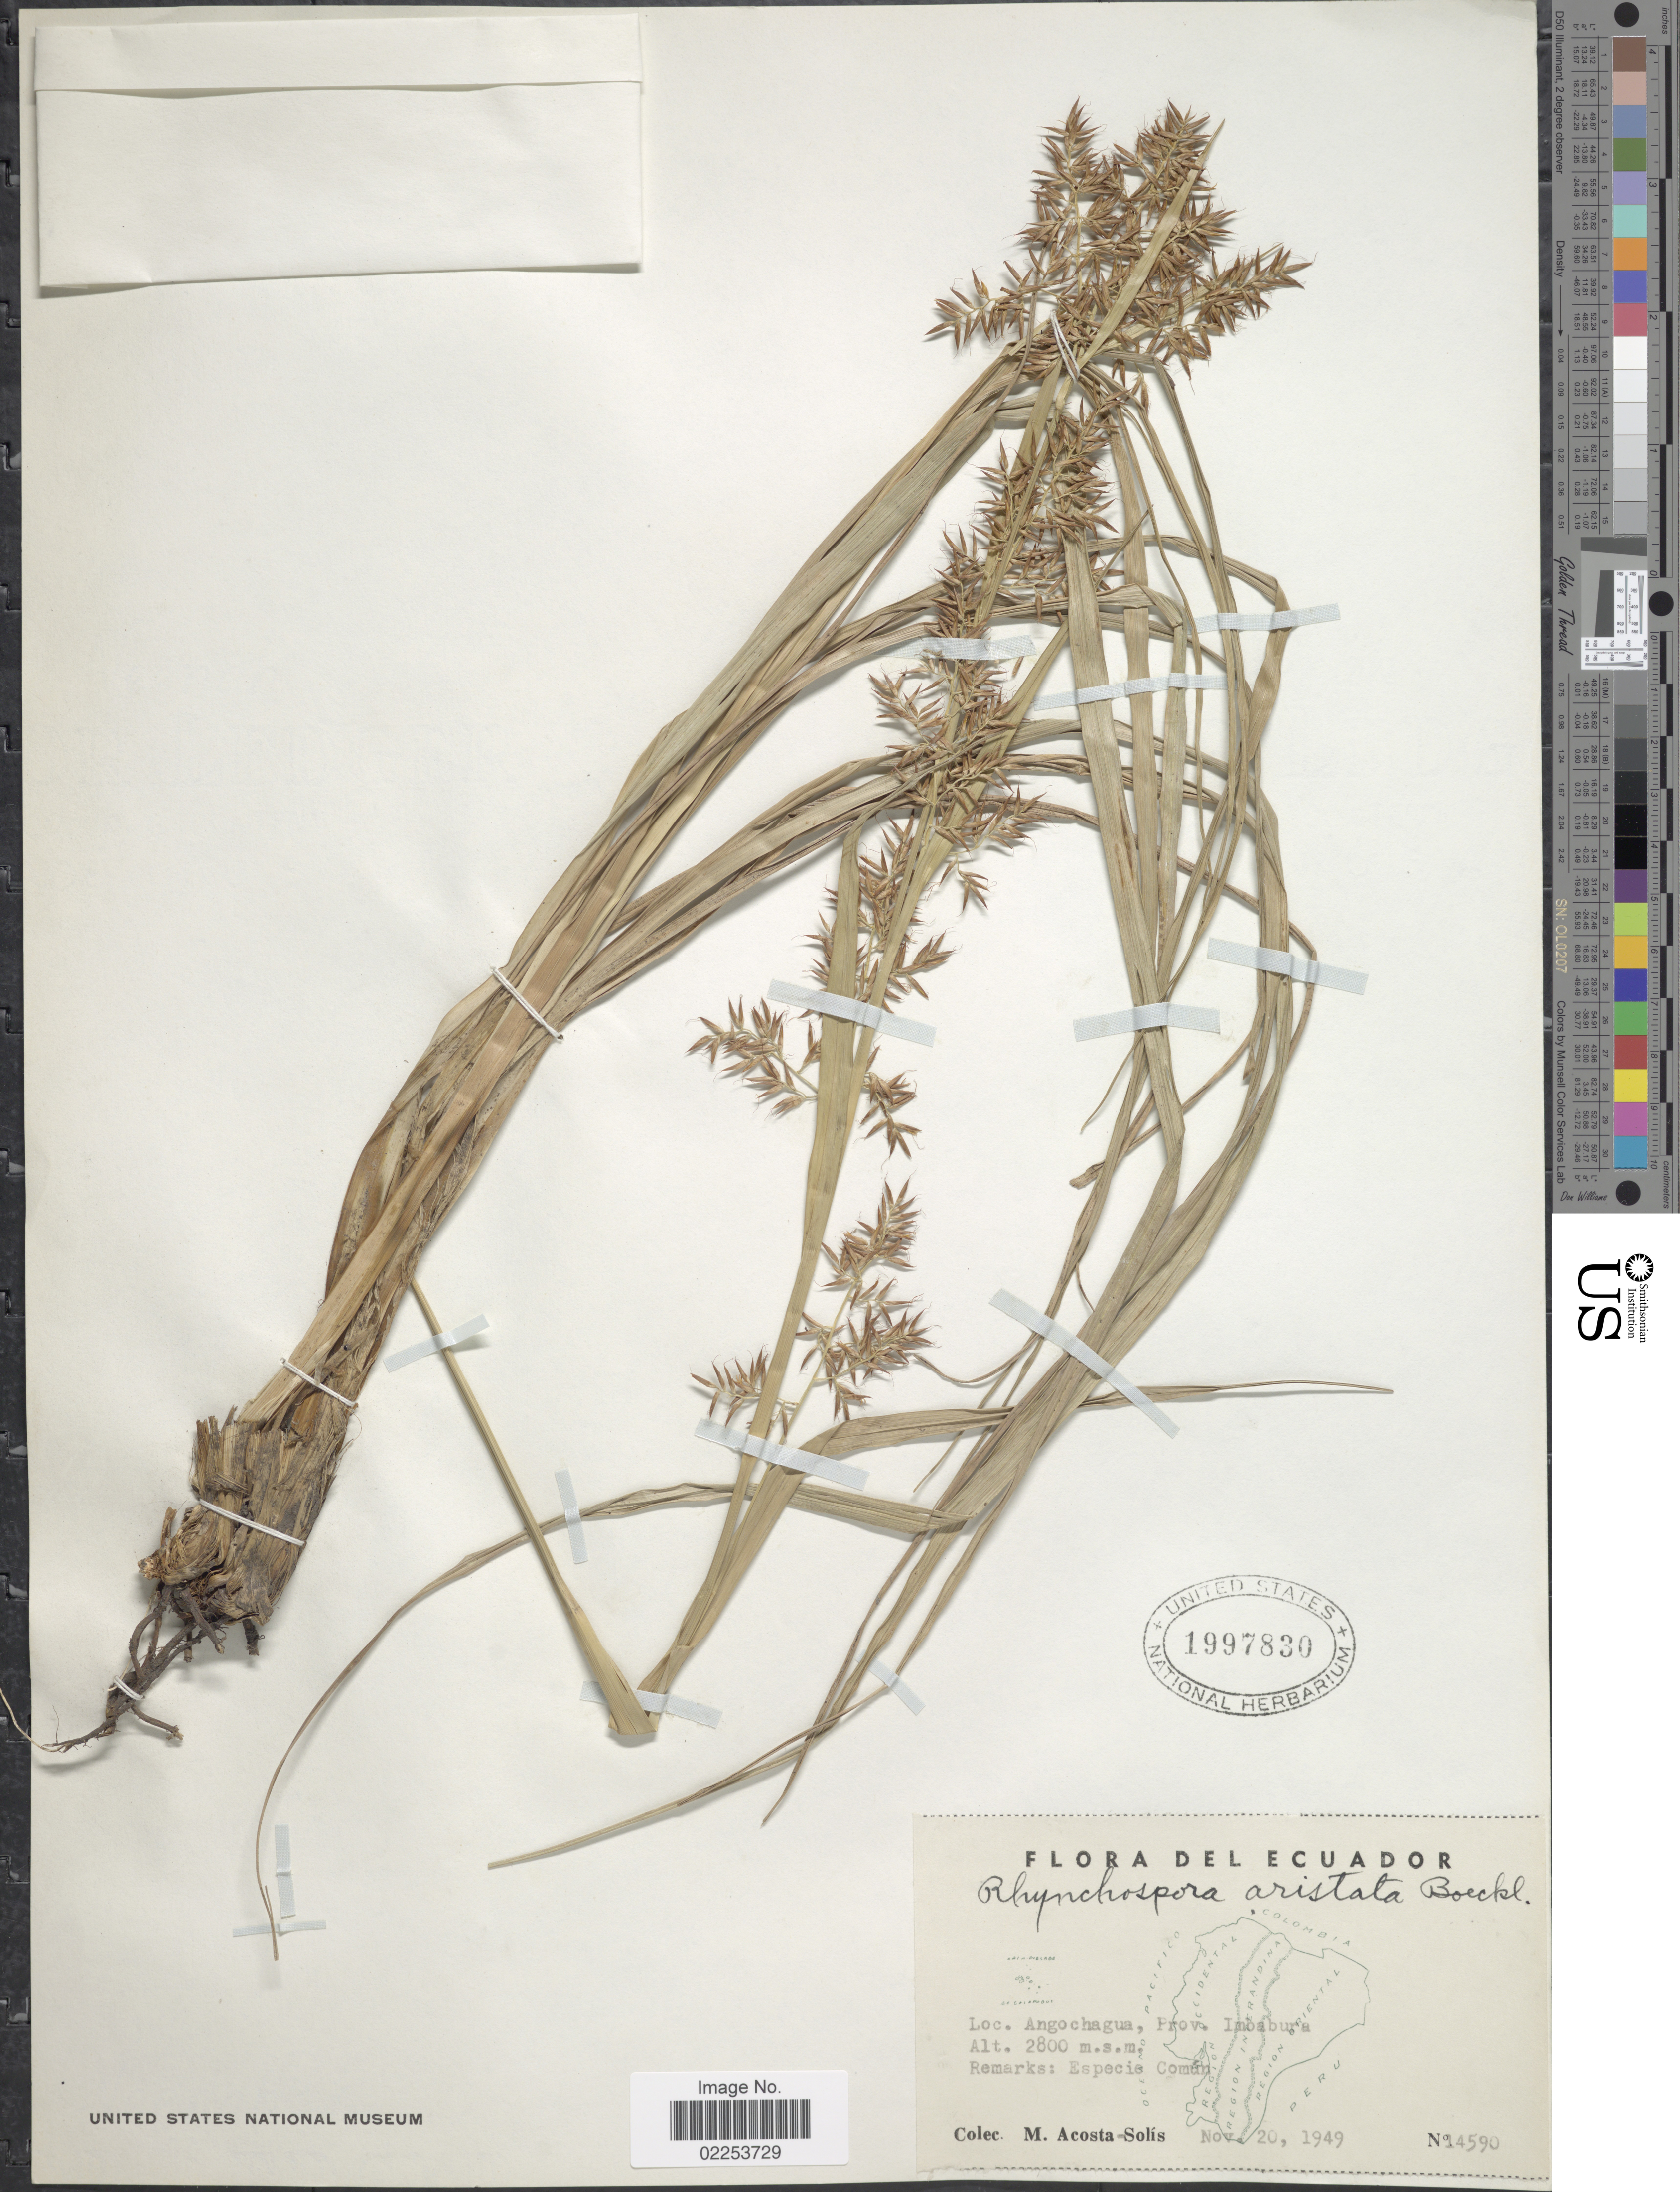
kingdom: Plantae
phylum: Tracheophyta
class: Liliopsida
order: Poales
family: Cyperaceae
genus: Rhynchospora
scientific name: Rhynchospora aristata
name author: Boeckeler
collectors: M. Acosta Solis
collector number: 14590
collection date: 1949-11-20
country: Ecuador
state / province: Imbabura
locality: Angochagua, Especia Comun [unsure placement]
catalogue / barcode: US 1997830